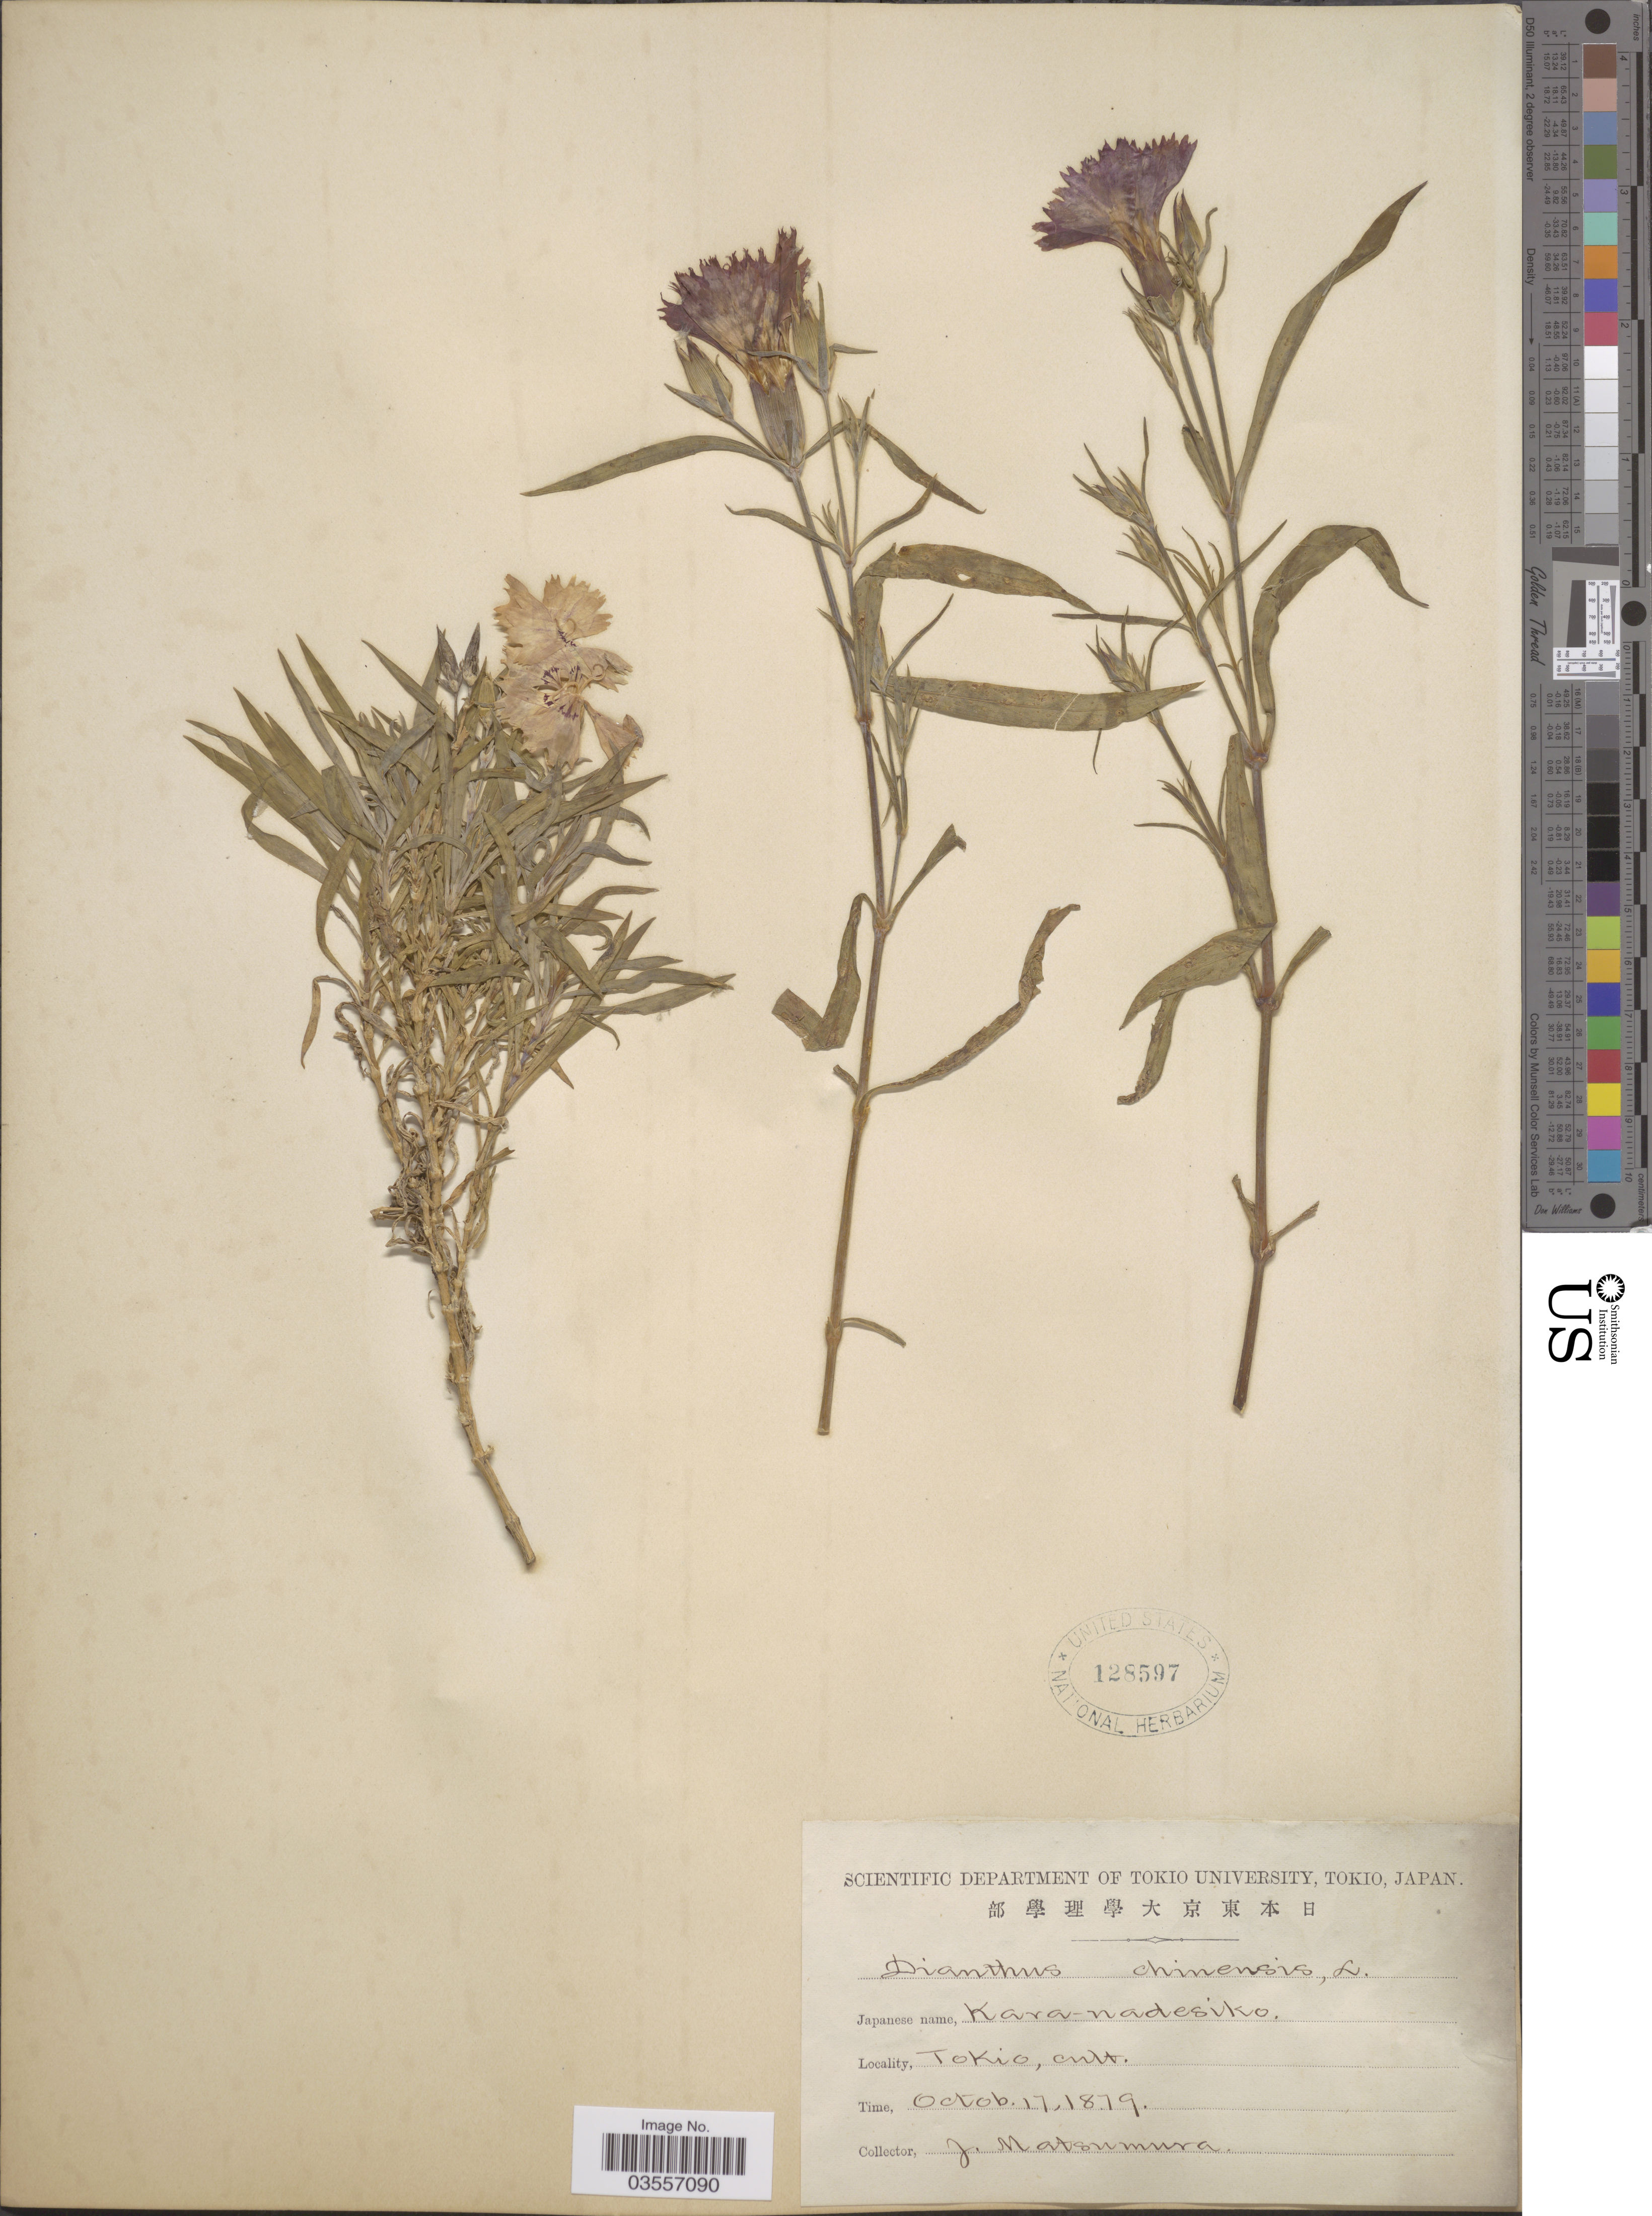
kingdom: Plantae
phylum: Tracheophyta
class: Magnoliopsida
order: Caryophyllales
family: Caryophyllaceae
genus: Dianthus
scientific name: Dianthus chinensis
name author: L.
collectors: J. Matsumura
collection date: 1879-10-17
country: Japan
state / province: Tokyo, Federal City of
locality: Tokio.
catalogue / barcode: US 128597